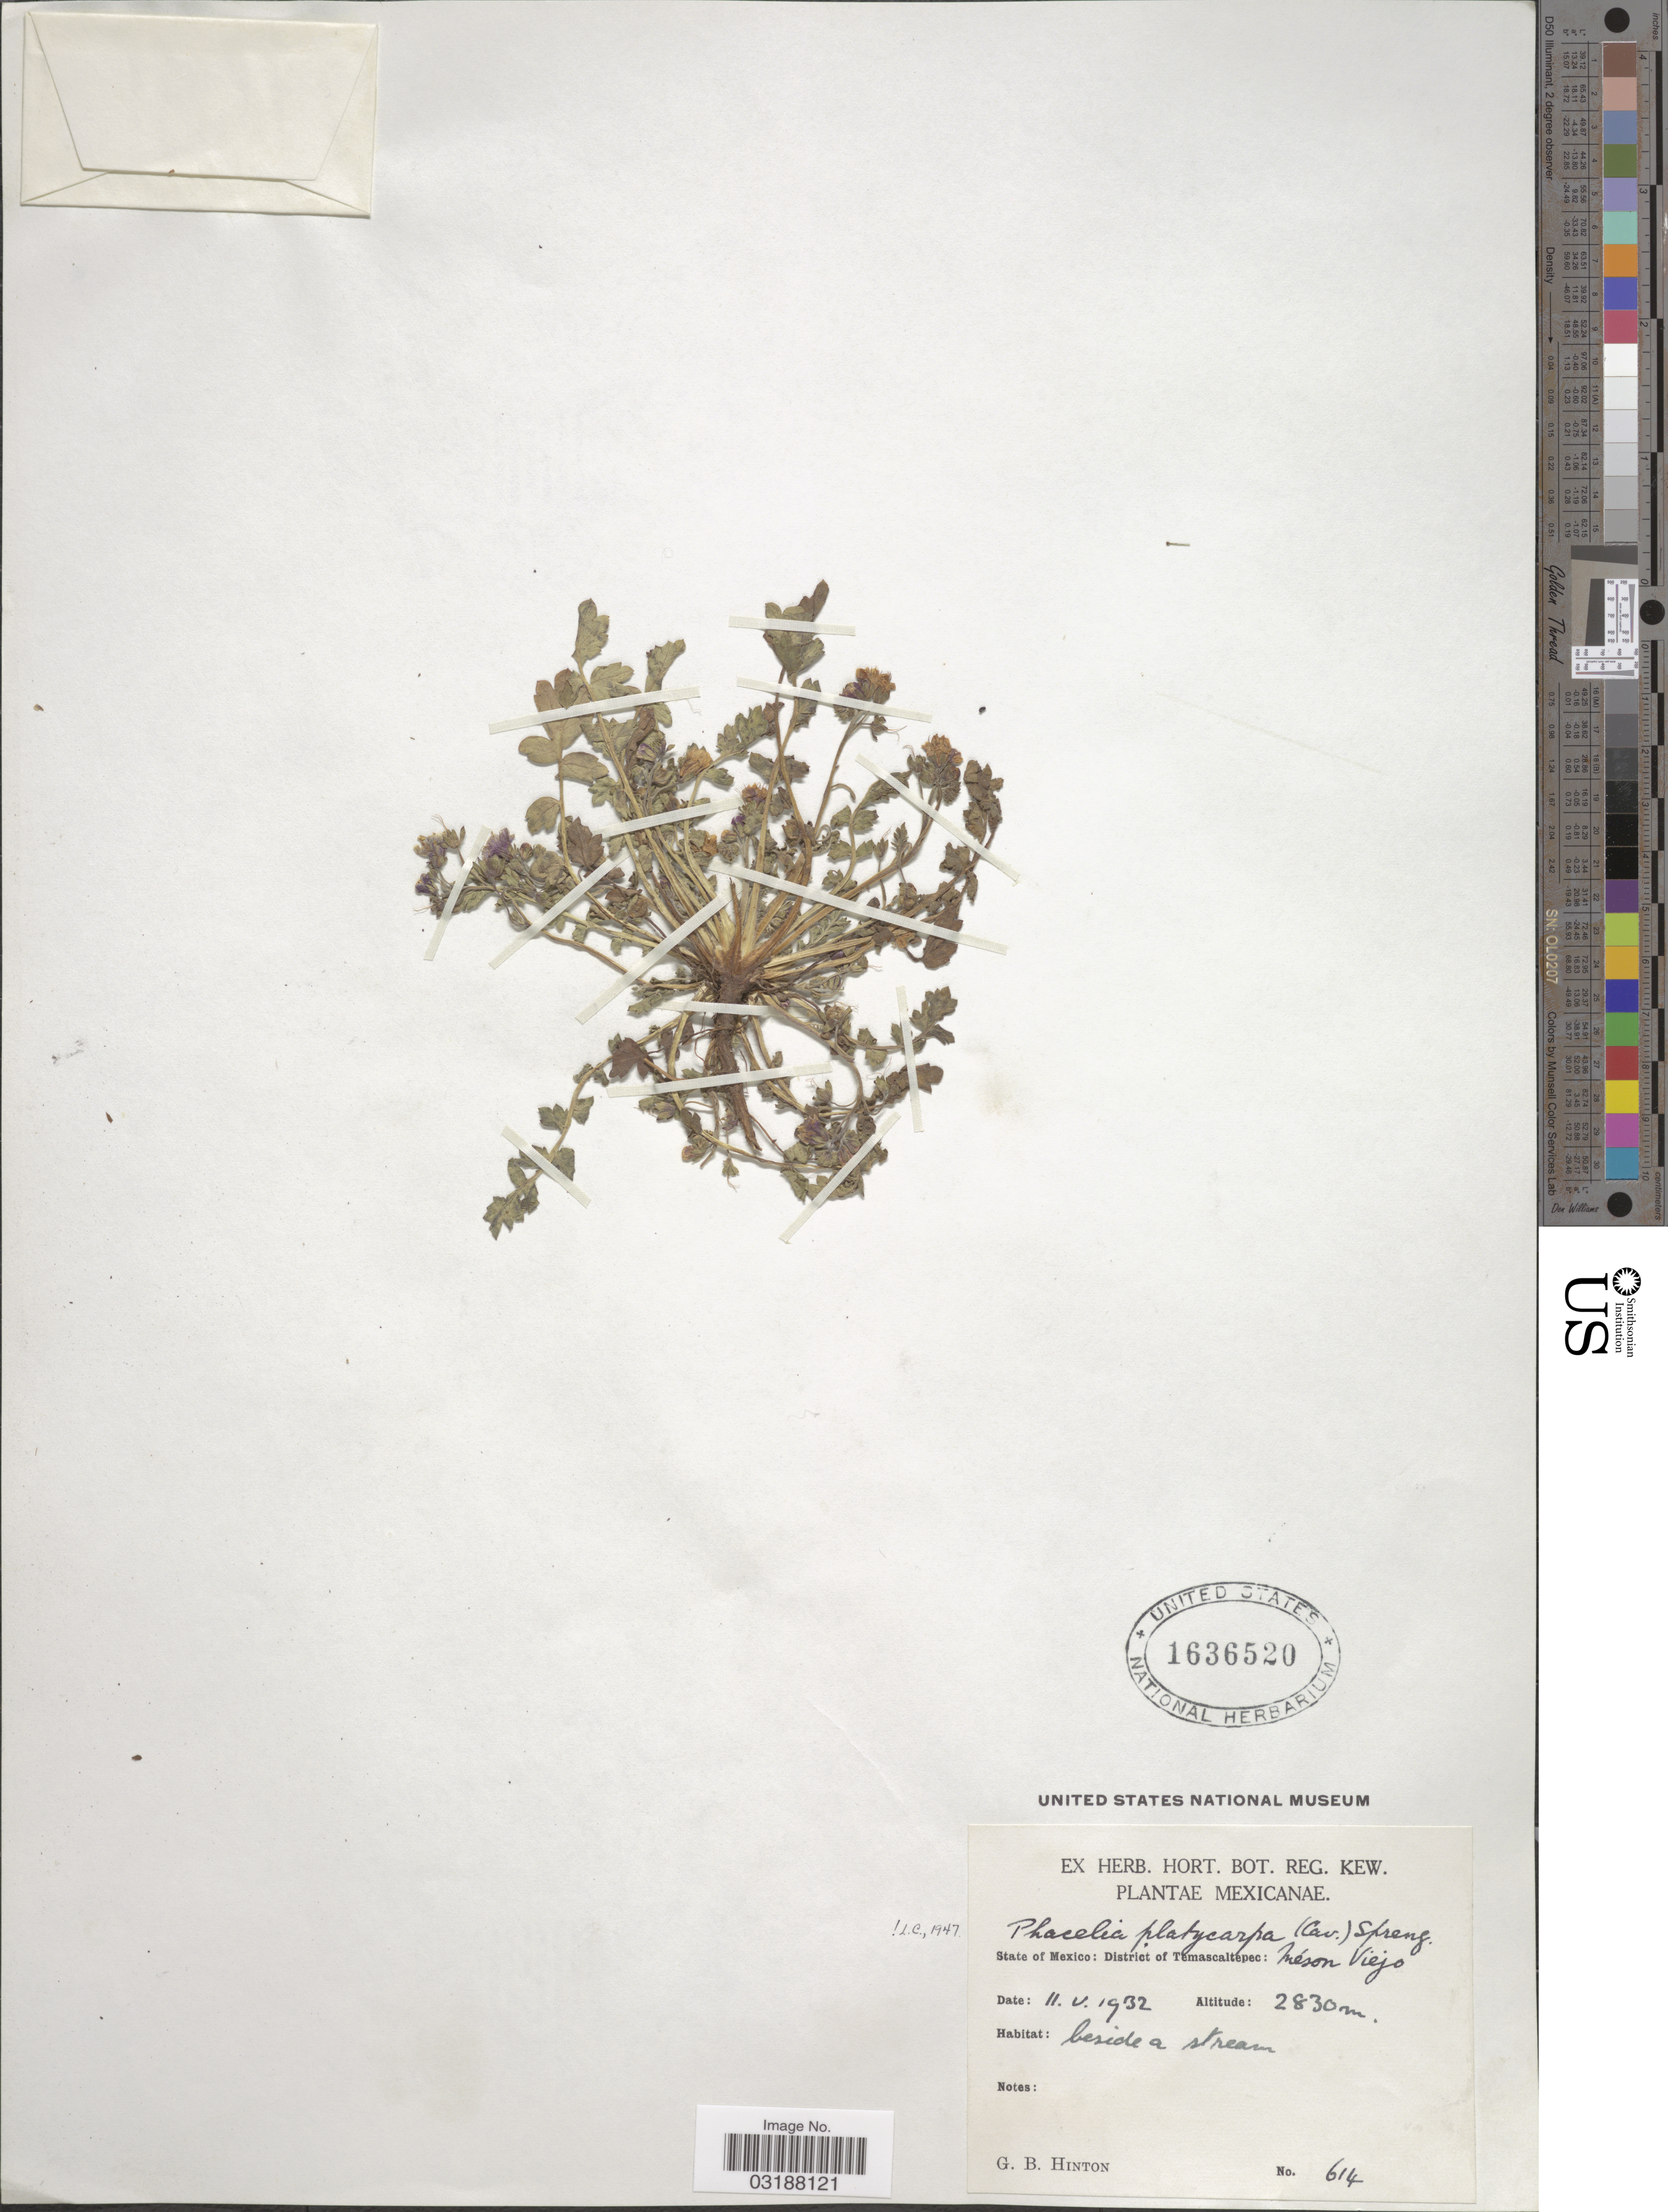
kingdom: Plantae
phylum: Tracheophyta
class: Magnoliopsida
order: Boraginales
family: Hydrophyllaceae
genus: Phacelia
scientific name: Phacelia platycarpa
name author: (Cav.) Spreng.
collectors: G. B. Hinton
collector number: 614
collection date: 1932-05-11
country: Mexico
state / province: México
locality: State of Mexico: District of Temascaltepec: Méson Viejo.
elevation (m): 2830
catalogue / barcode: US 1636520